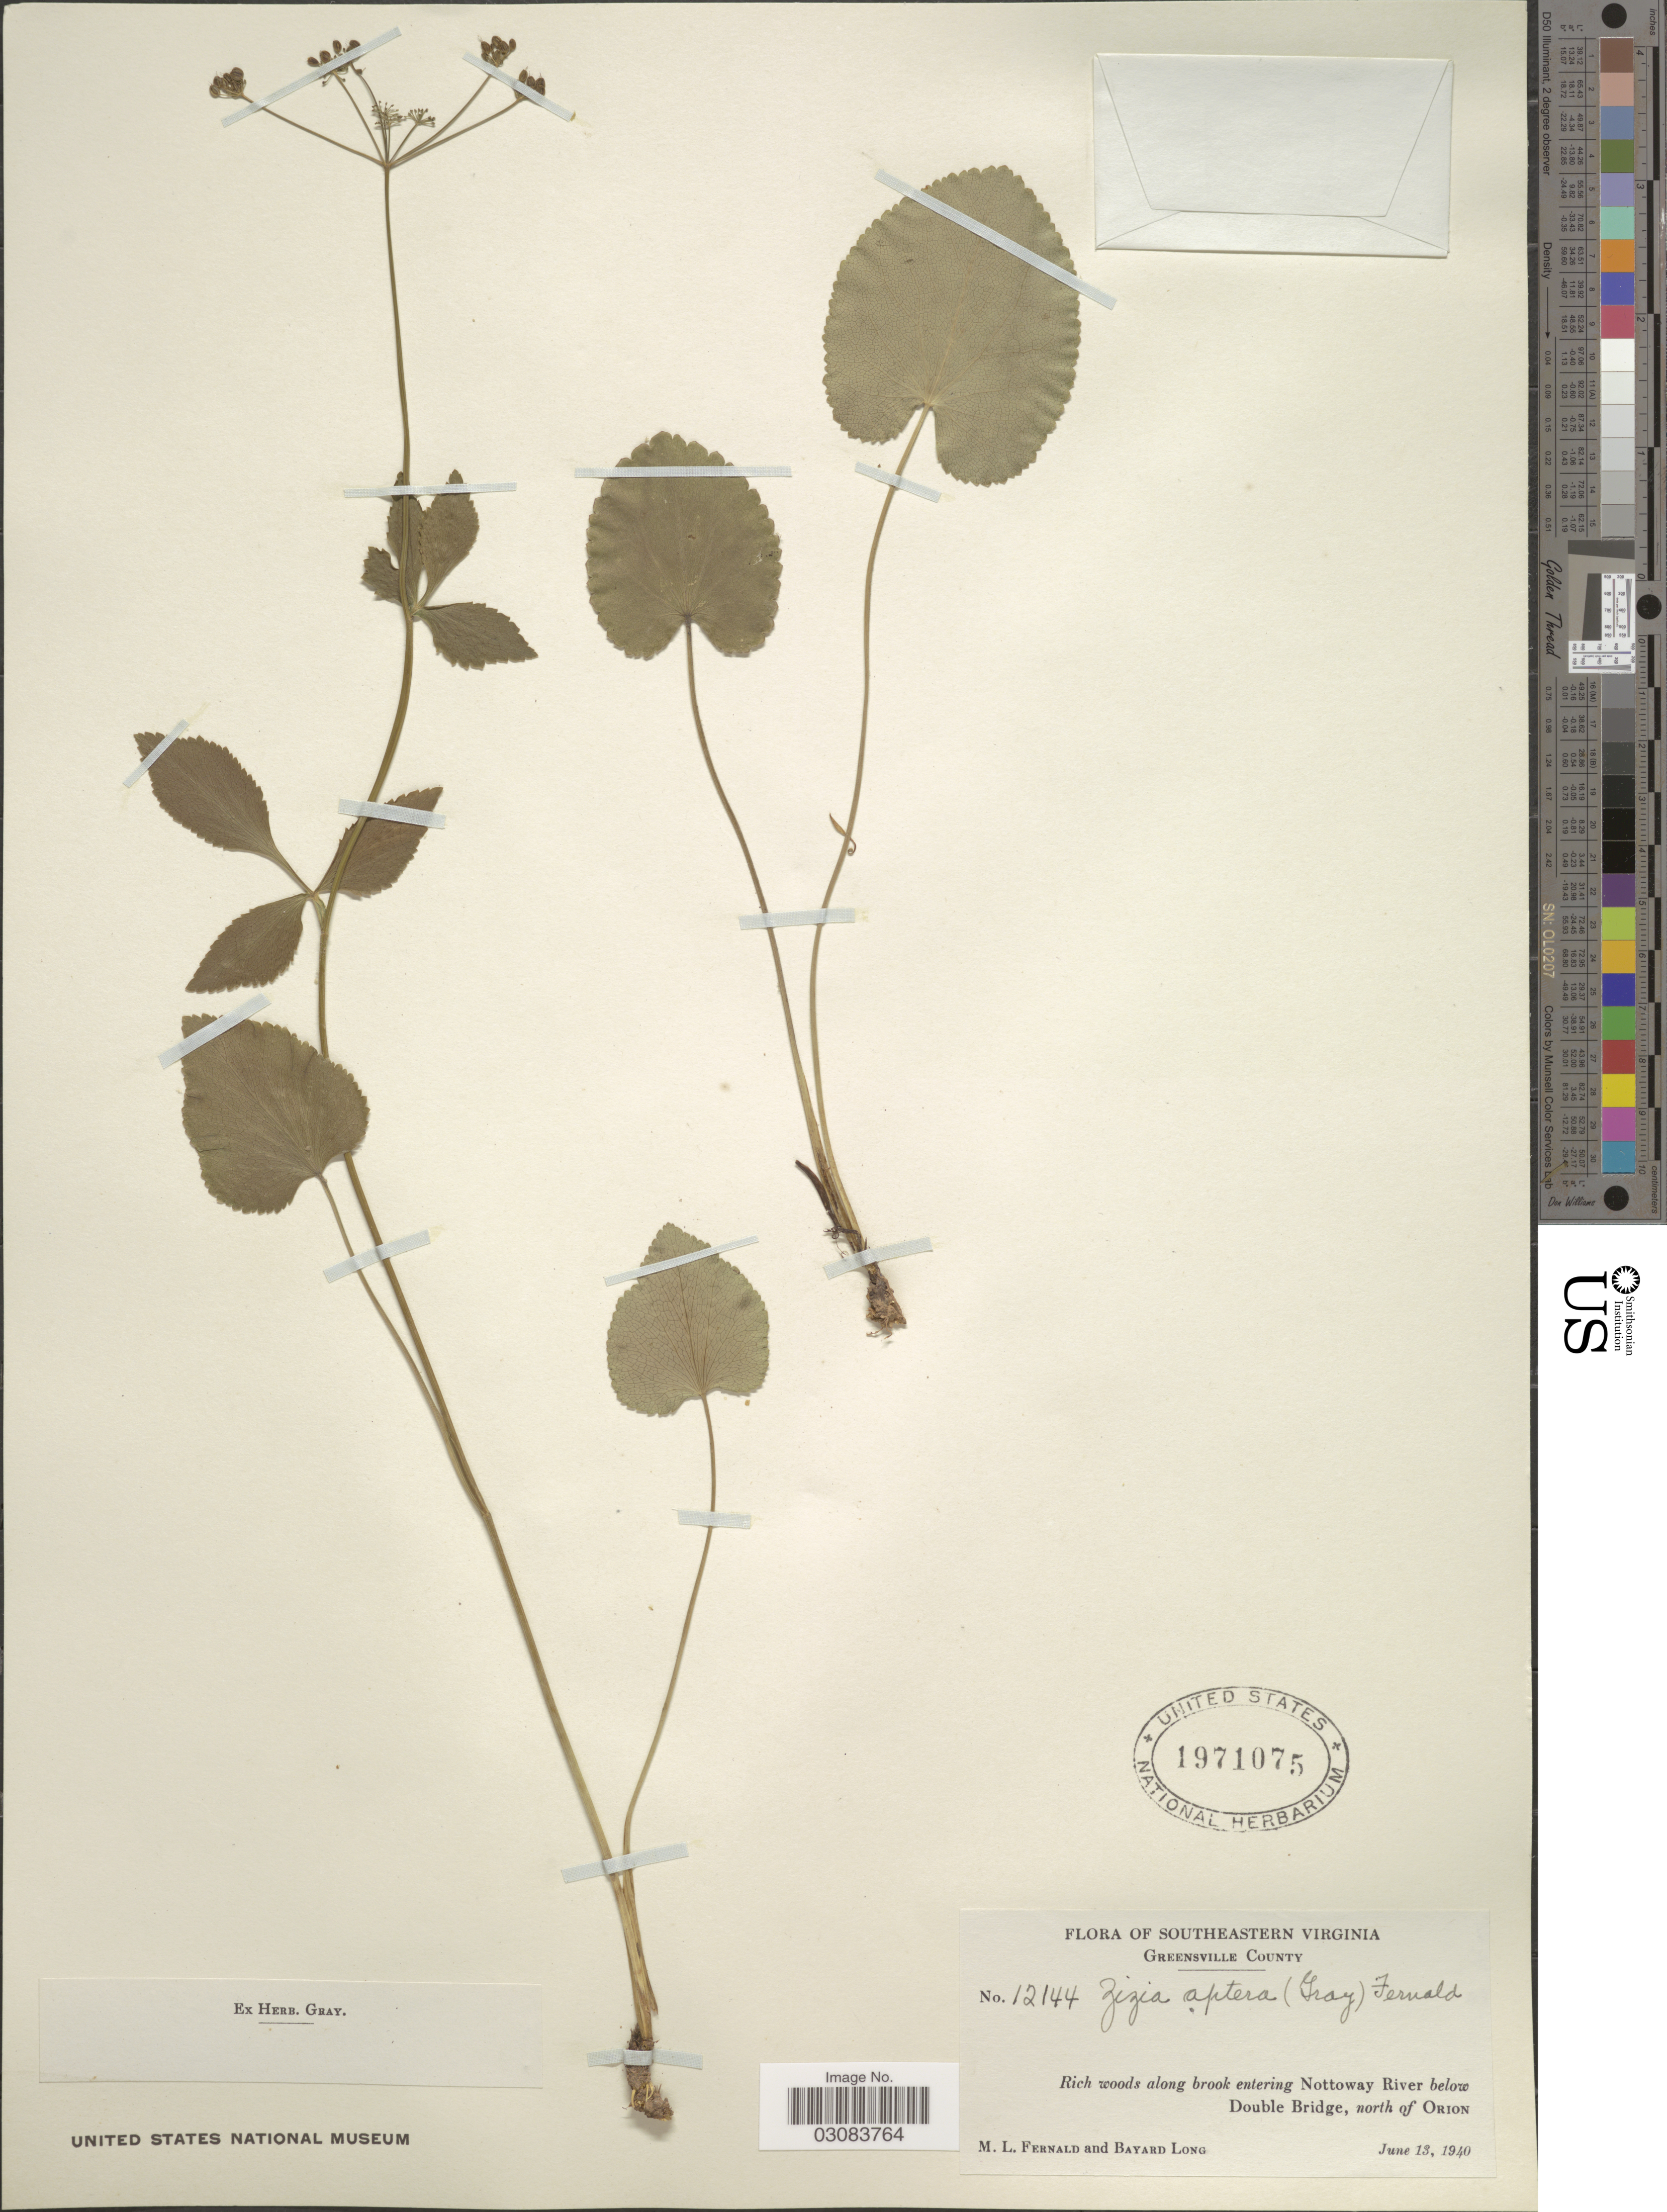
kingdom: Plantae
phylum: Tracheophyta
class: Magnoliopsida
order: Apiales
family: Apiaceae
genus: Zizia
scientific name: Zizia aptera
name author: (A. Gray) Fernald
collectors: M. L. Fernald & B. Long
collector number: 12144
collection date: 1940-06-13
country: United States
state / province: Virginia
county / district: Greensville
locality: Southeastern Virginia. Greensville County. Rich woods along brook entering Nottoway River below Double Bridge, north of Orion.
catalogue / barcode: US 1971075